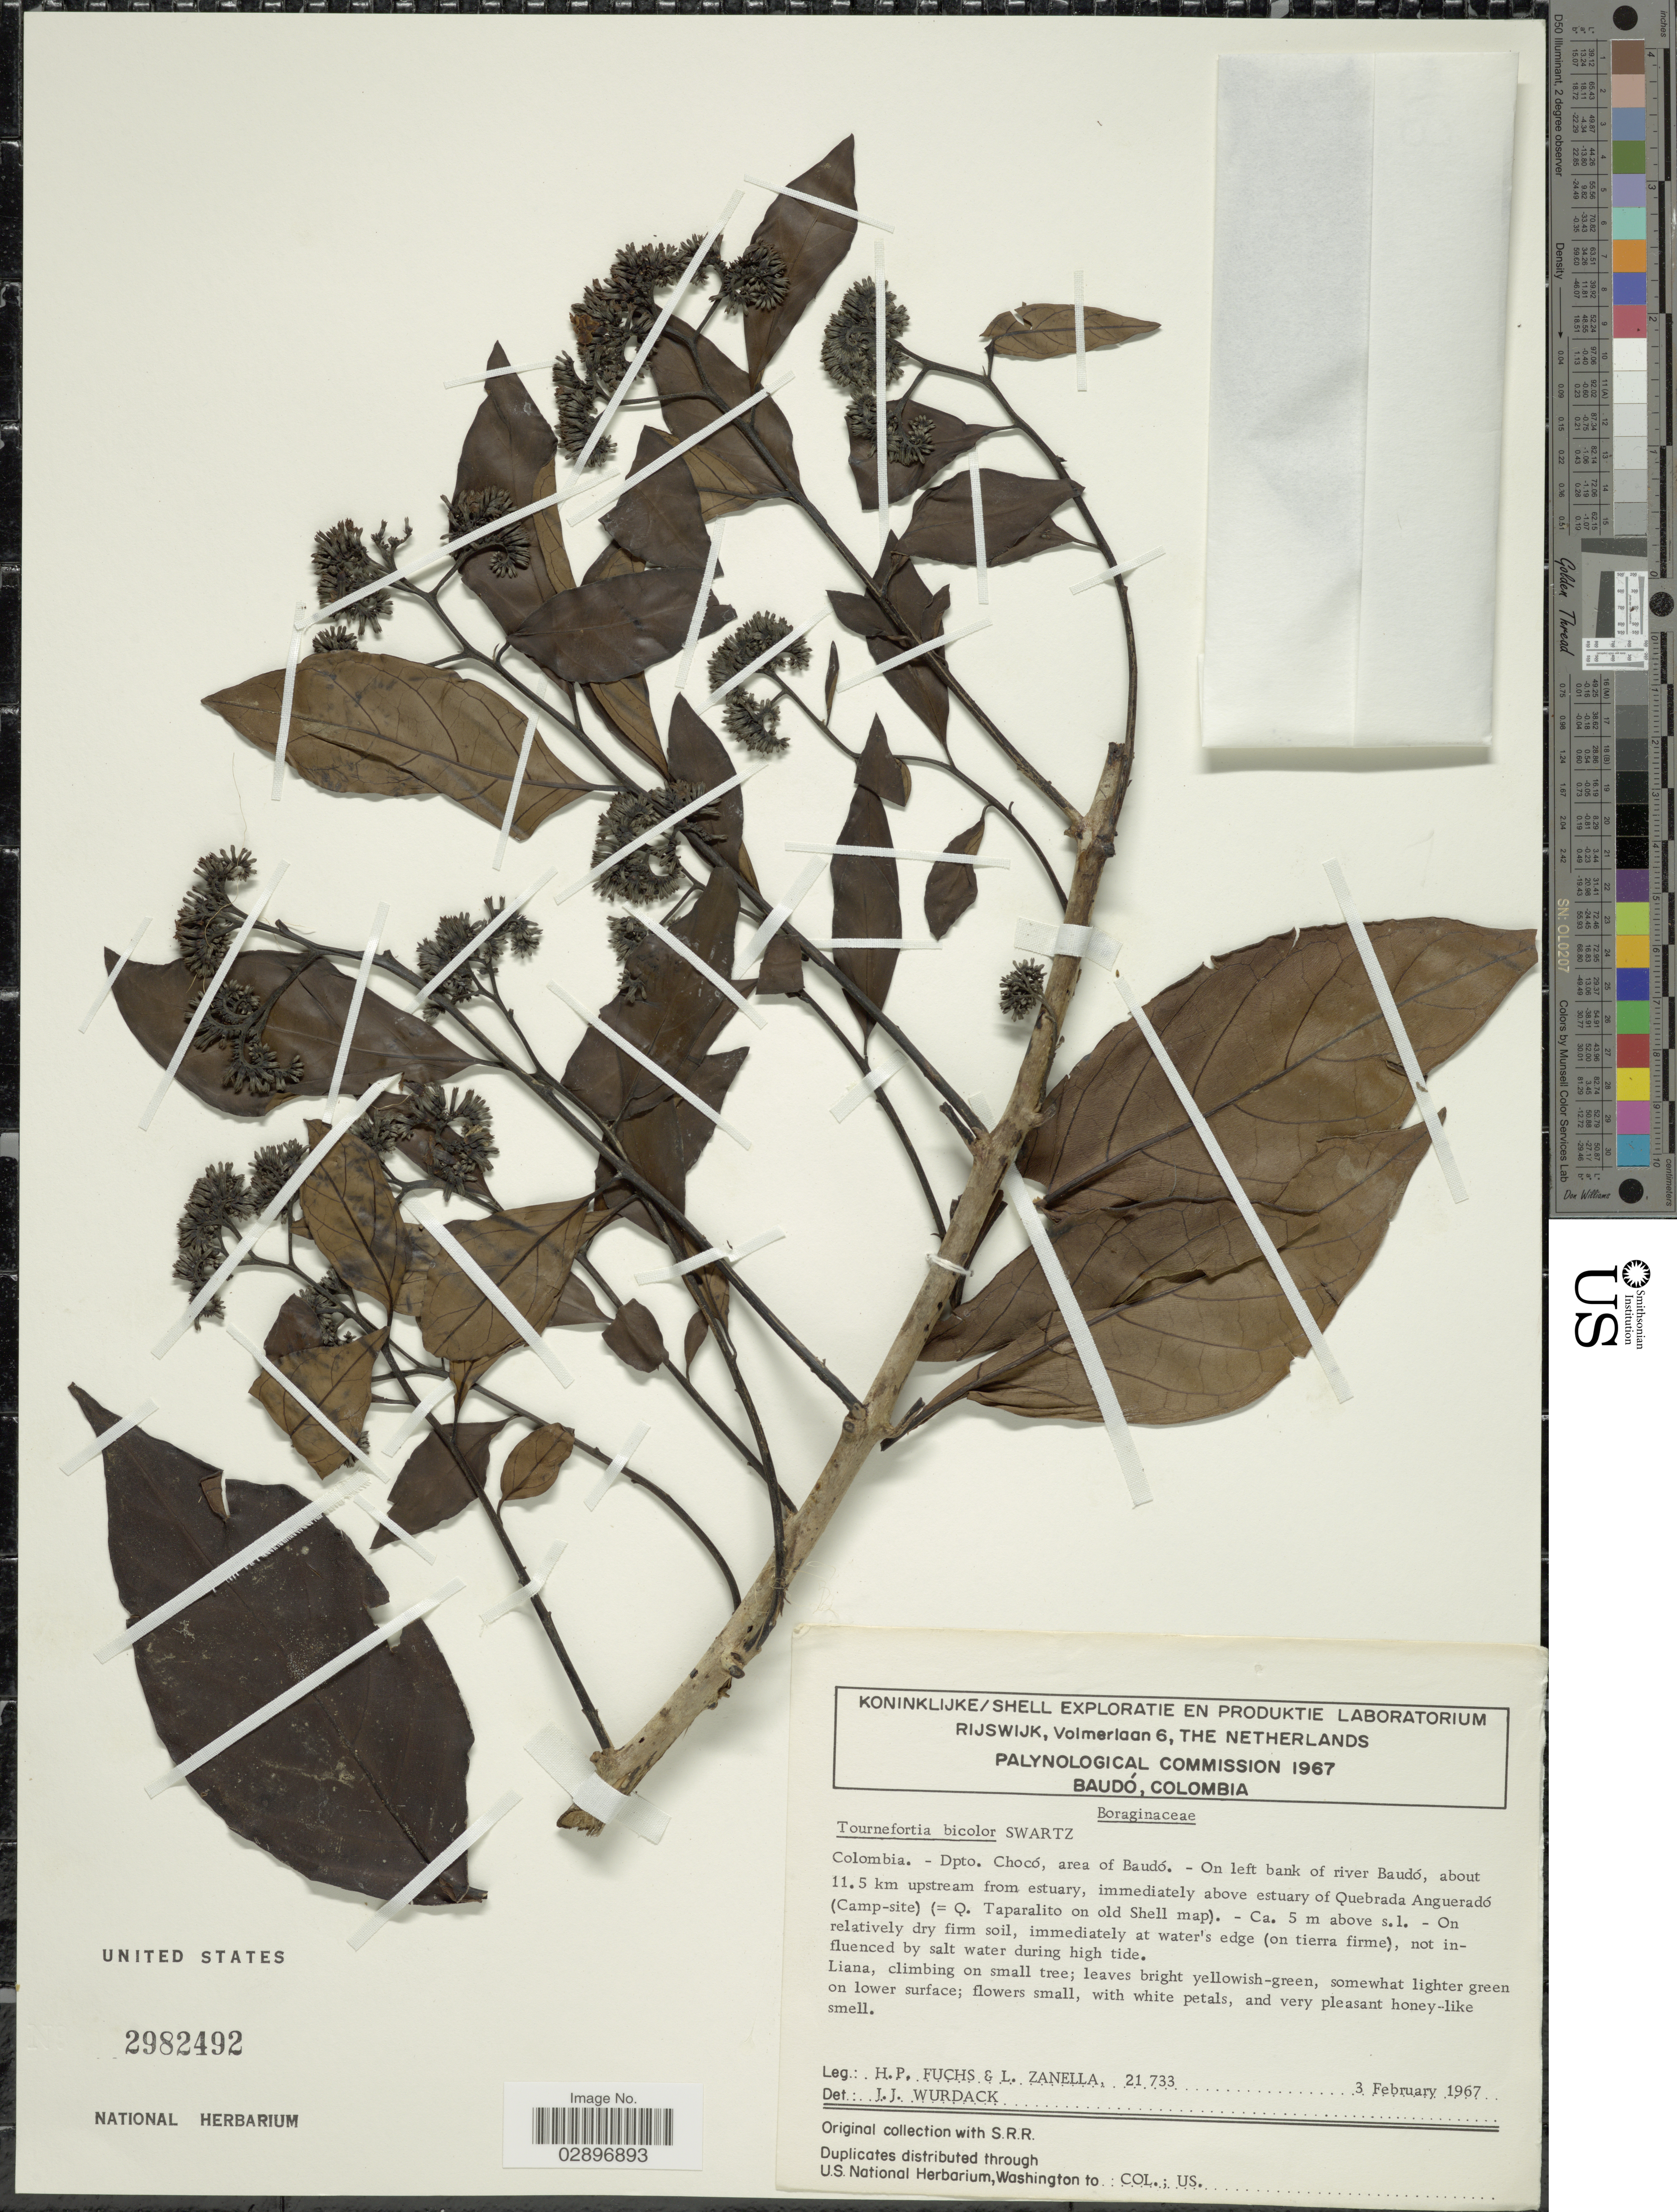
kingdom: Plantae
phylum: Tracheophyta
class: Magnoliopsida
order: Boraginales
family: Heliotropiaceae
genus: Tournefortia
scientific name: Tournefortia bicolor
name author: Sw.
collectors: H. P. Fuchs & L. Zanella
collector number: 21733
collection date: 1967-02-03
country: Colombia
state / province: Chocó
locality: Dpto. Chocó, area of Baudó. - On left bank of river Baudó, about 11.5 km upstream from estuary, immediately above estuary of Quebrada Angueradó (Camp-site) (= Q. Taparalito on old Shell map).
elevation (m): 5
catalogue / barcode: US 2982492